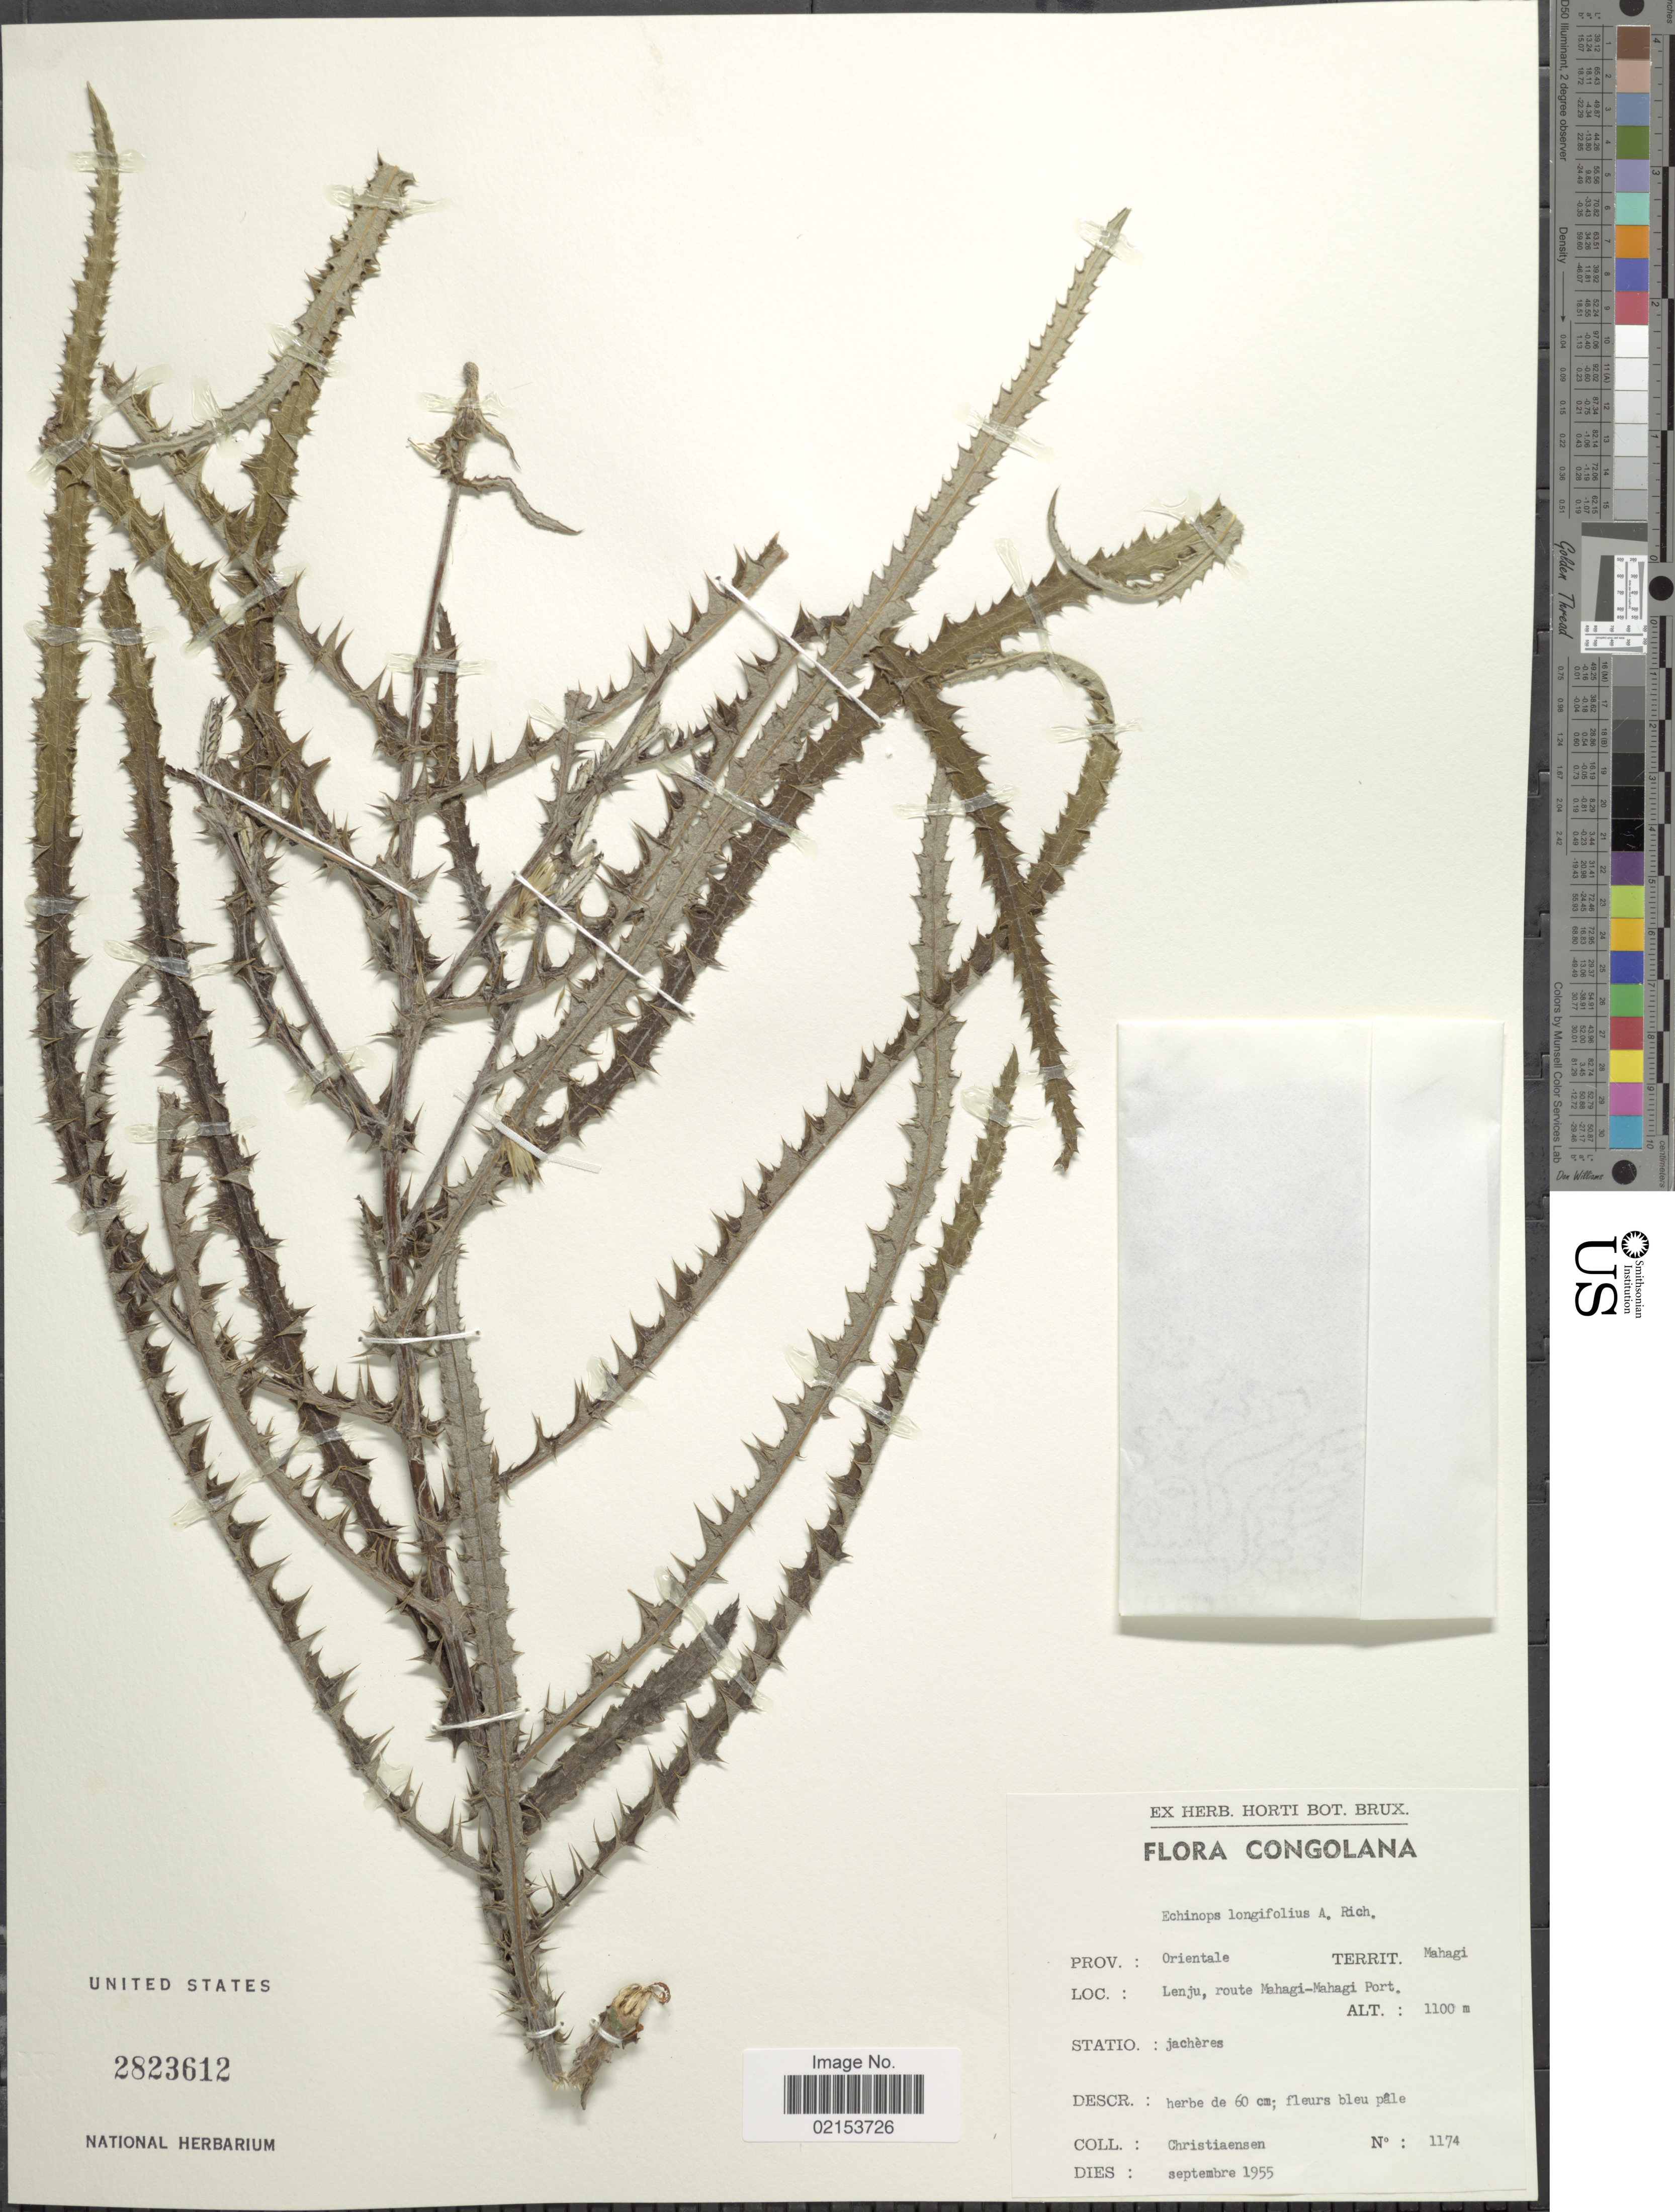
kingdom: Plantae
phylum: Tracheophyta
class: Magnoliopsida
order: Asterales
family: Asteraceae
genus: Echinops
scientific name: Echinops longifolius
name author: A. Rich.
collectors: Christiaensen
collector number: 1174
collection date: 1955-09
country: Congo, Democratic Republic of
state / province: Ituri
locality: Territ: Mahagi. Lenju, route Mahagi-Mahagi Port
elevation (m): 1100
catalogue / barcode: US 2823612